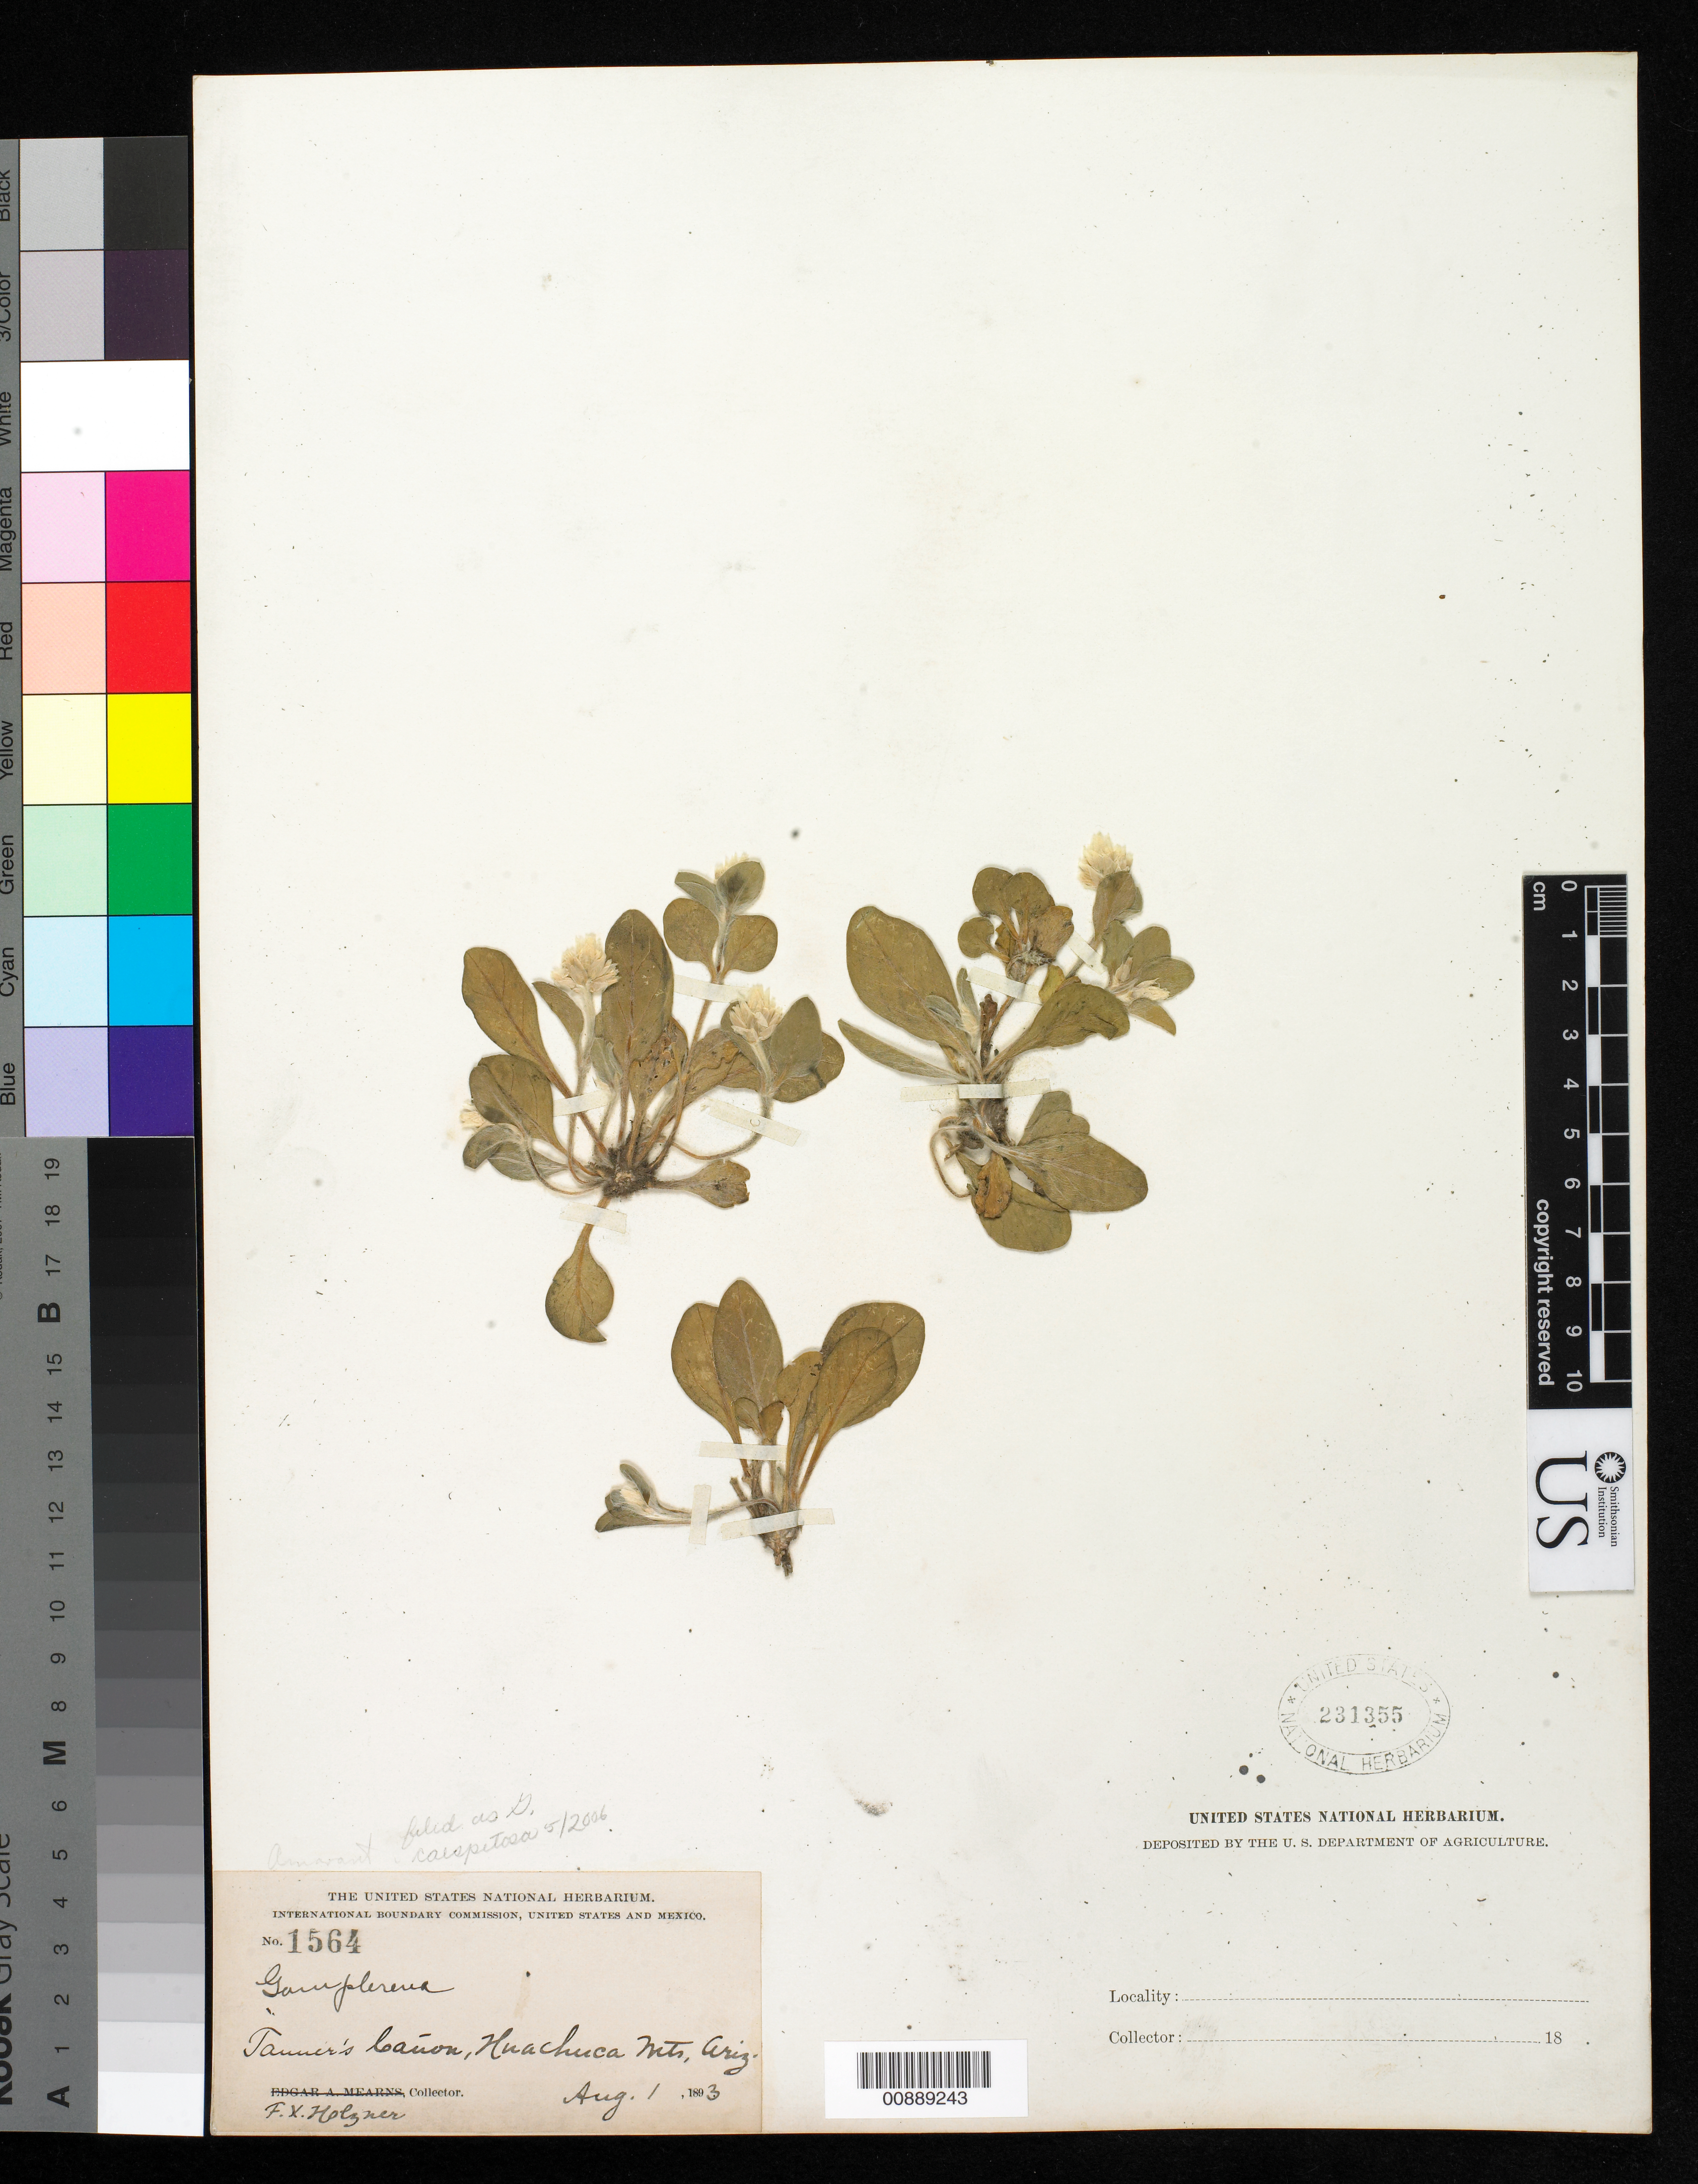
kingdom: Plantae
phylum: Tracheophyta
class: Magnoliopsida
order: Caryophyllales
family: Amaranthaceae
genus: Gomphrena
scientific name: Gomphrena caespitosa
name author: Torr. in Emory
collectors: F. X. Holzner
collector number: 1564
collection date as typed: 01 Aug 1893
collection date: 1893-08-01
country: United States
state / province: Arizona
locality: Tanner's Canyon, Huachuca Mts.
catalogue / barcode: US 231355